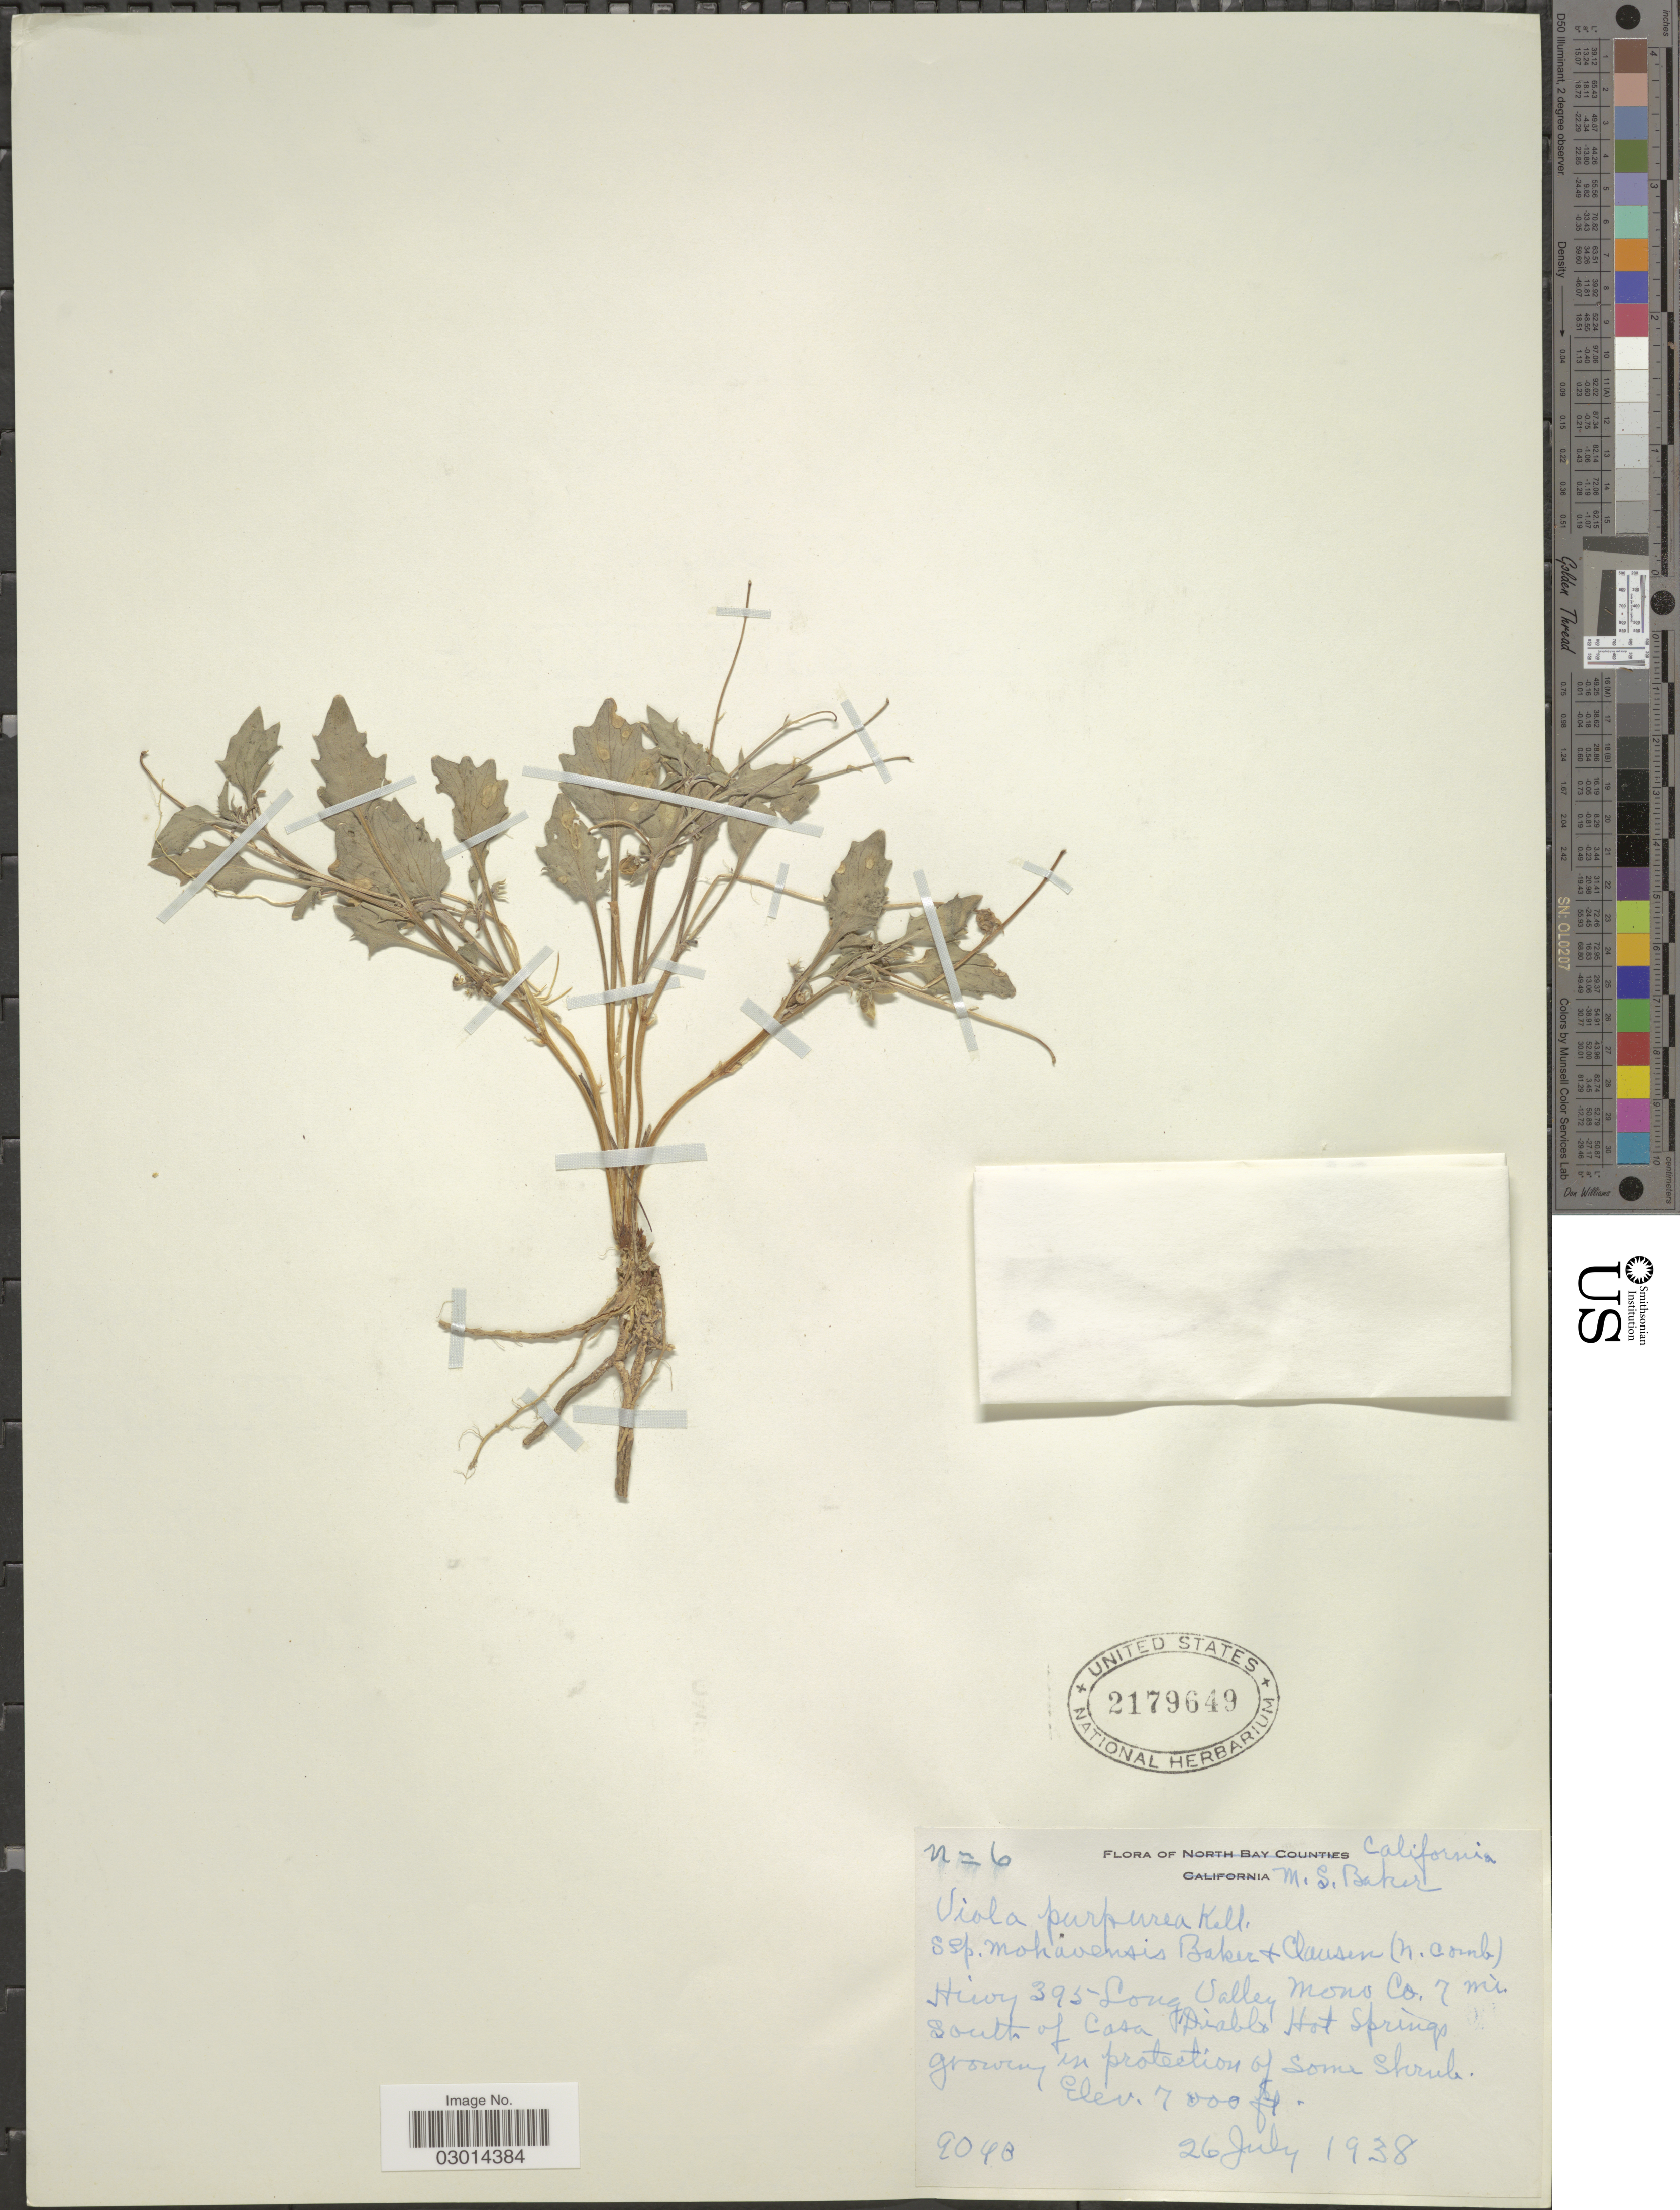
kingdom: Plantae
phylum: Tracheophyta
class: Magnoliopsida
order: Malpighiales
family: Violaceae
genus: Viola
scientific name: Viola purpurea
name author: Kellogg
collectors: M. S. Baker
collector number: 6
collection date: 1938-07-26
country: United States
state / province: California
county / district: Mono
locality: Hiwy 395 Long Valley Mono Co. 7 mi. South of Casa Diablo Hot Springs.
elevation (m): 2134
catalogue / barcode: US 2179649